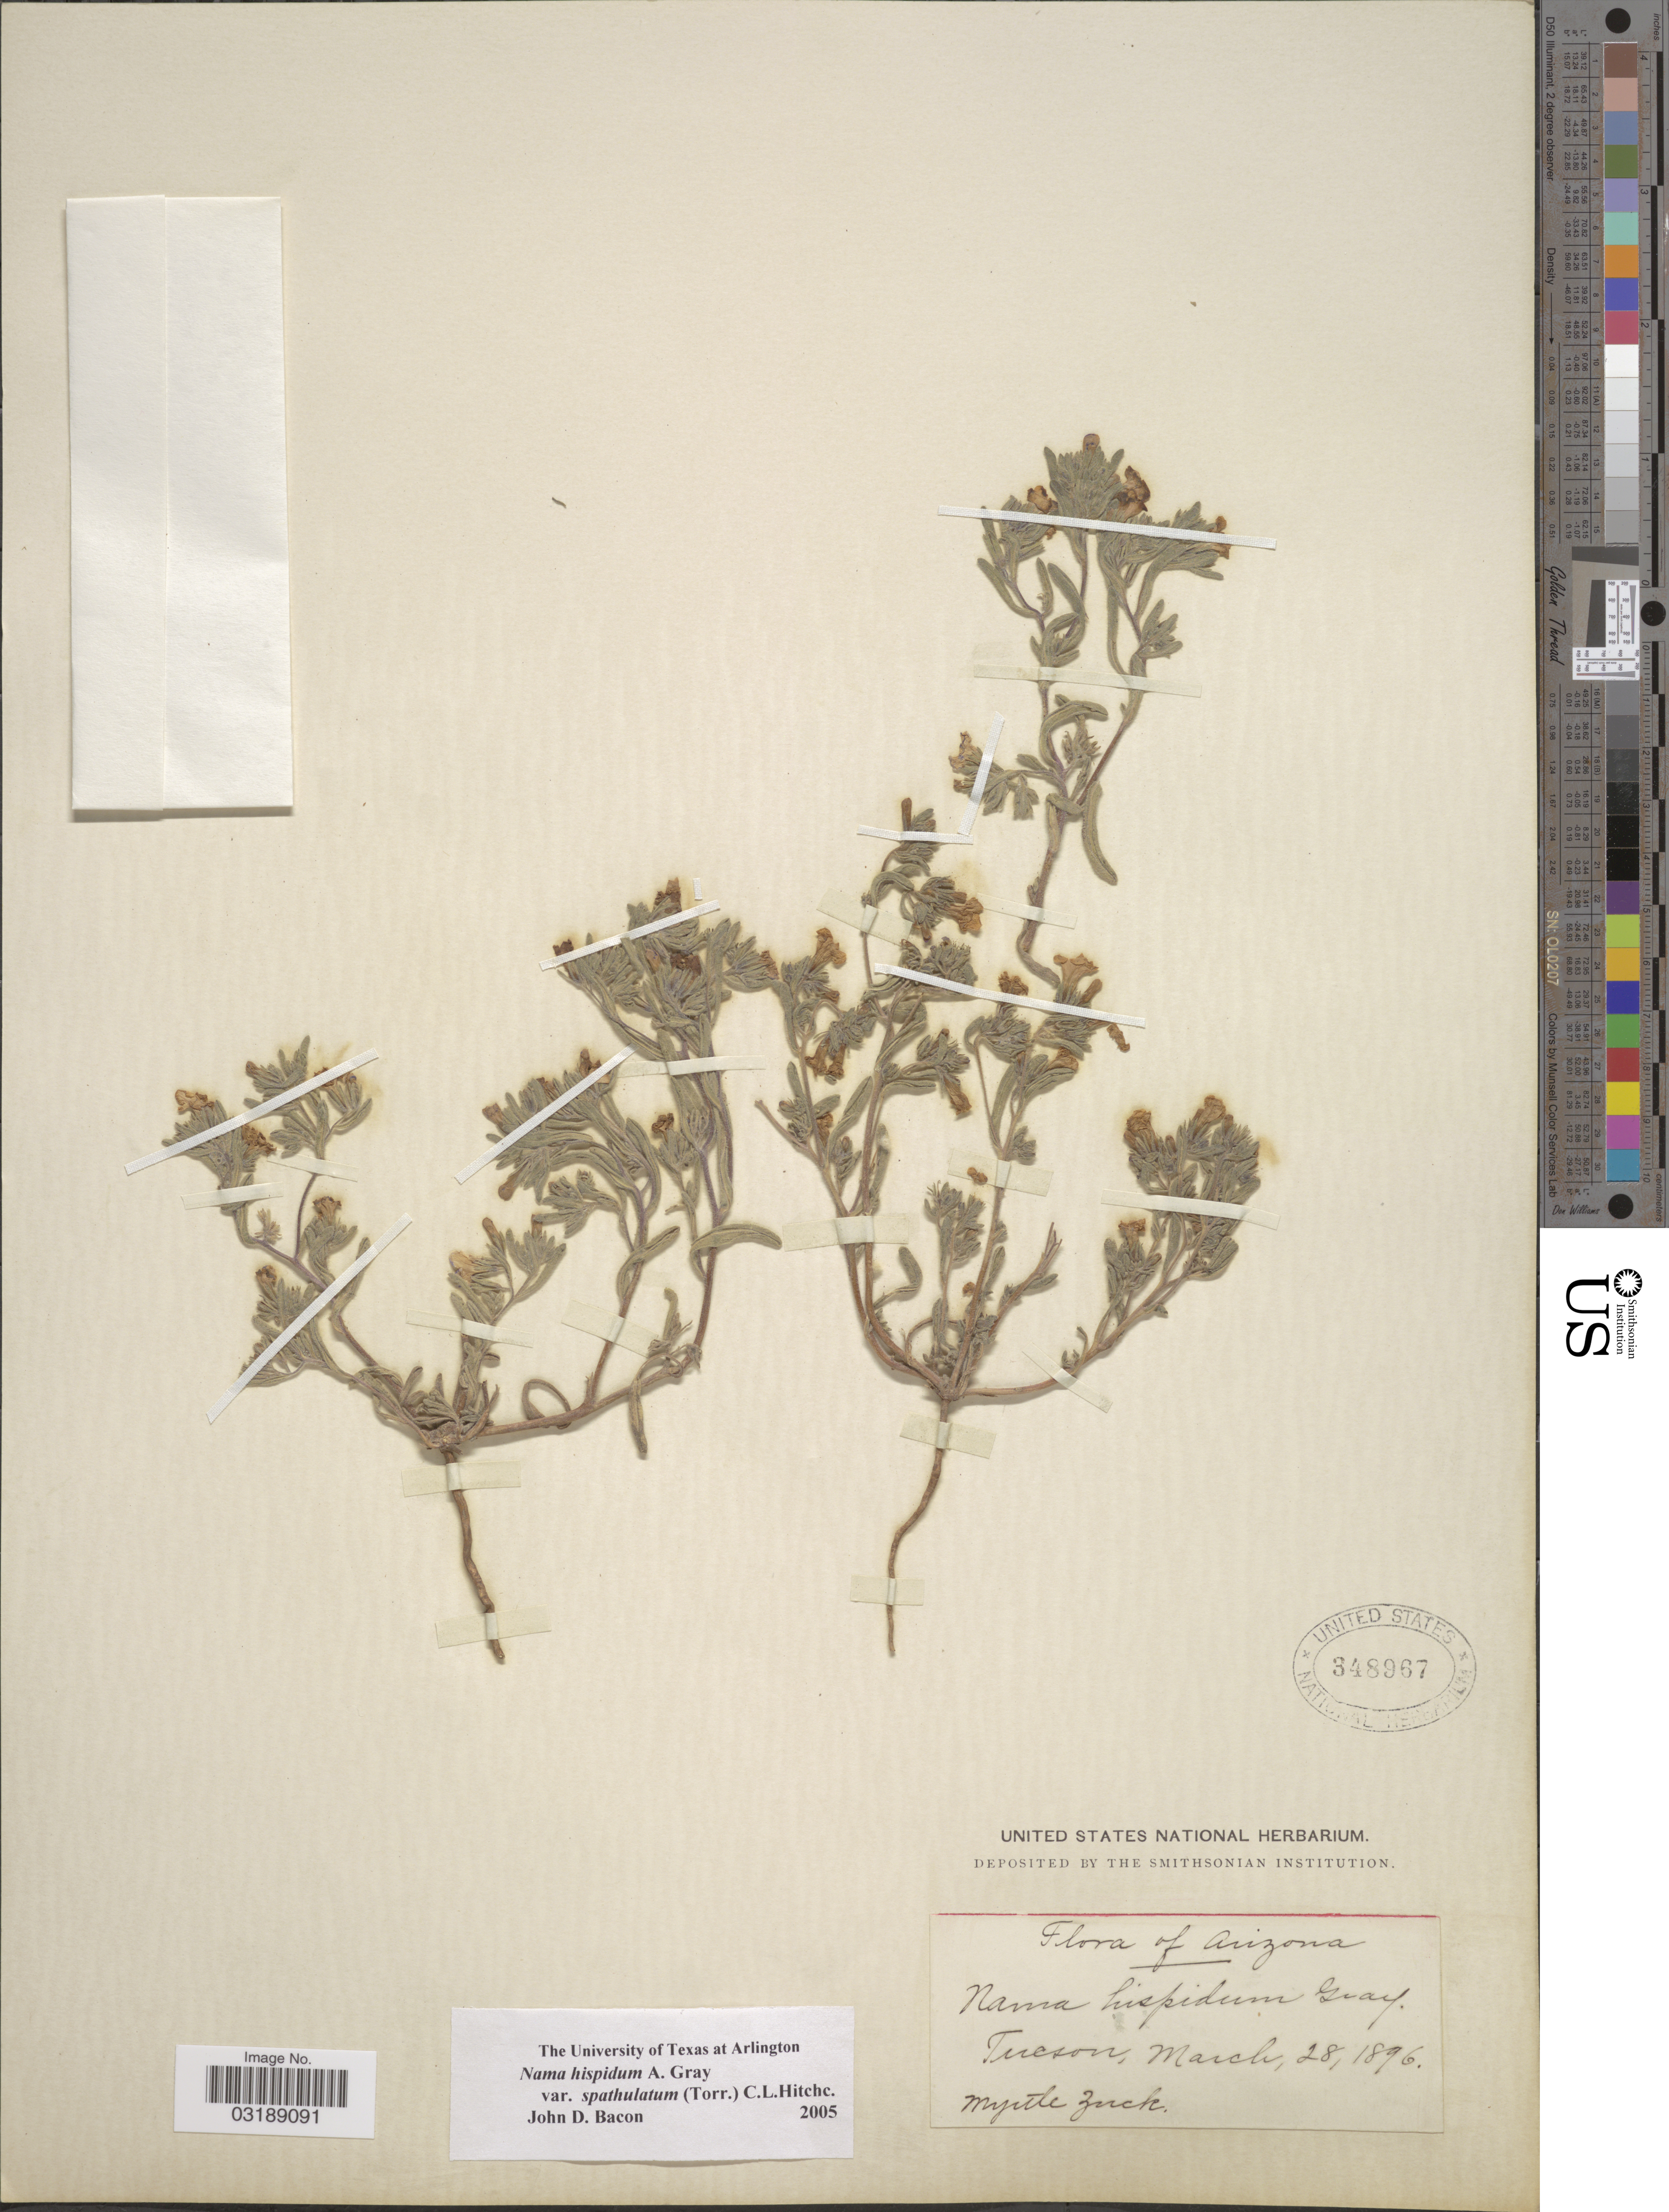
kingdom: Plantae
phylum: Tracheophyta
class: Magnoliopsida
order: Boraginales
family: Namaceae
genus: Nama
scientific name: Nama hispida var. spathulatum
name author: (Torr.) C.L. Hitchc.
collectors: M. Zuck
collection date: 1896-03-28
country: United States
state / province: Arizona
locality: Tucson.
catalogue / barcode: US 348967